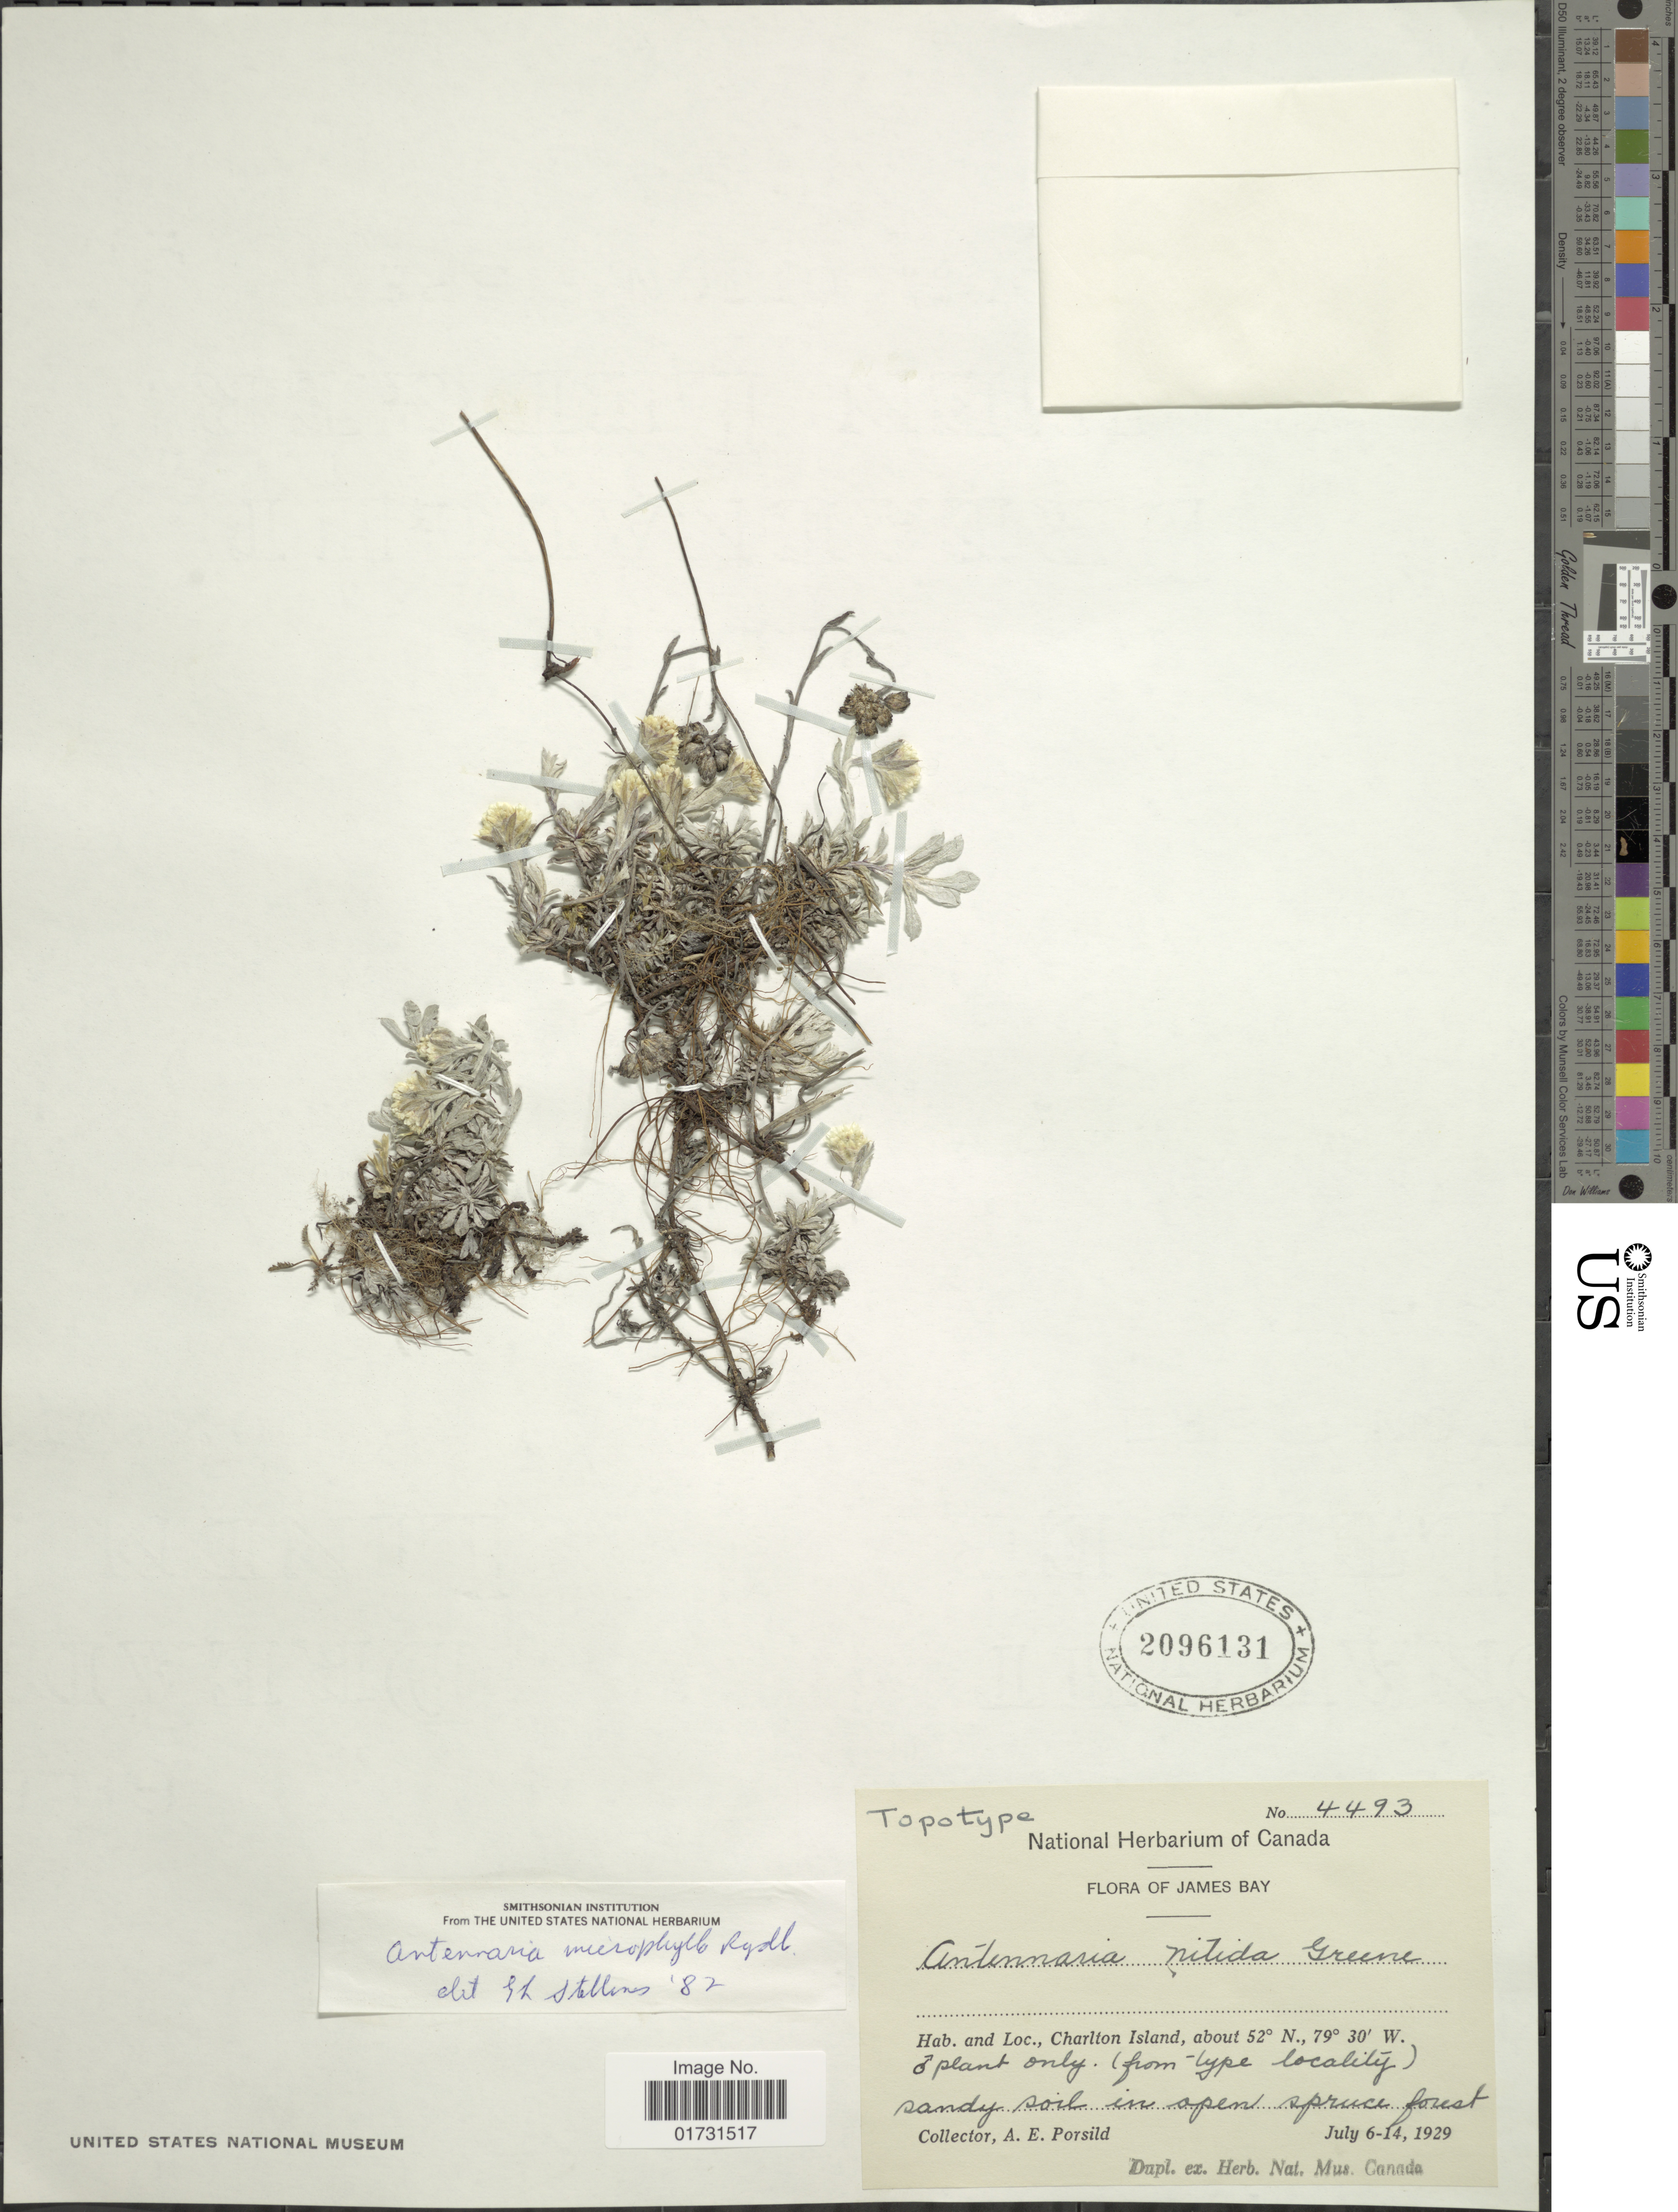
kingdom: Plantae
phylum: Tracheophyta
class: Magnoliopsida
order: Asterales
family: Asteraceae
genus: Antennaria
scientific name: Antennaria microphylla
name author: Rydb.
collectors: A. E. Porsild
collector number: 4493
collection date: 1929-07-06/1929-07-14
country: Canada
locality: James Bay. Charlton Island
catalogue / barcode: US 2096131